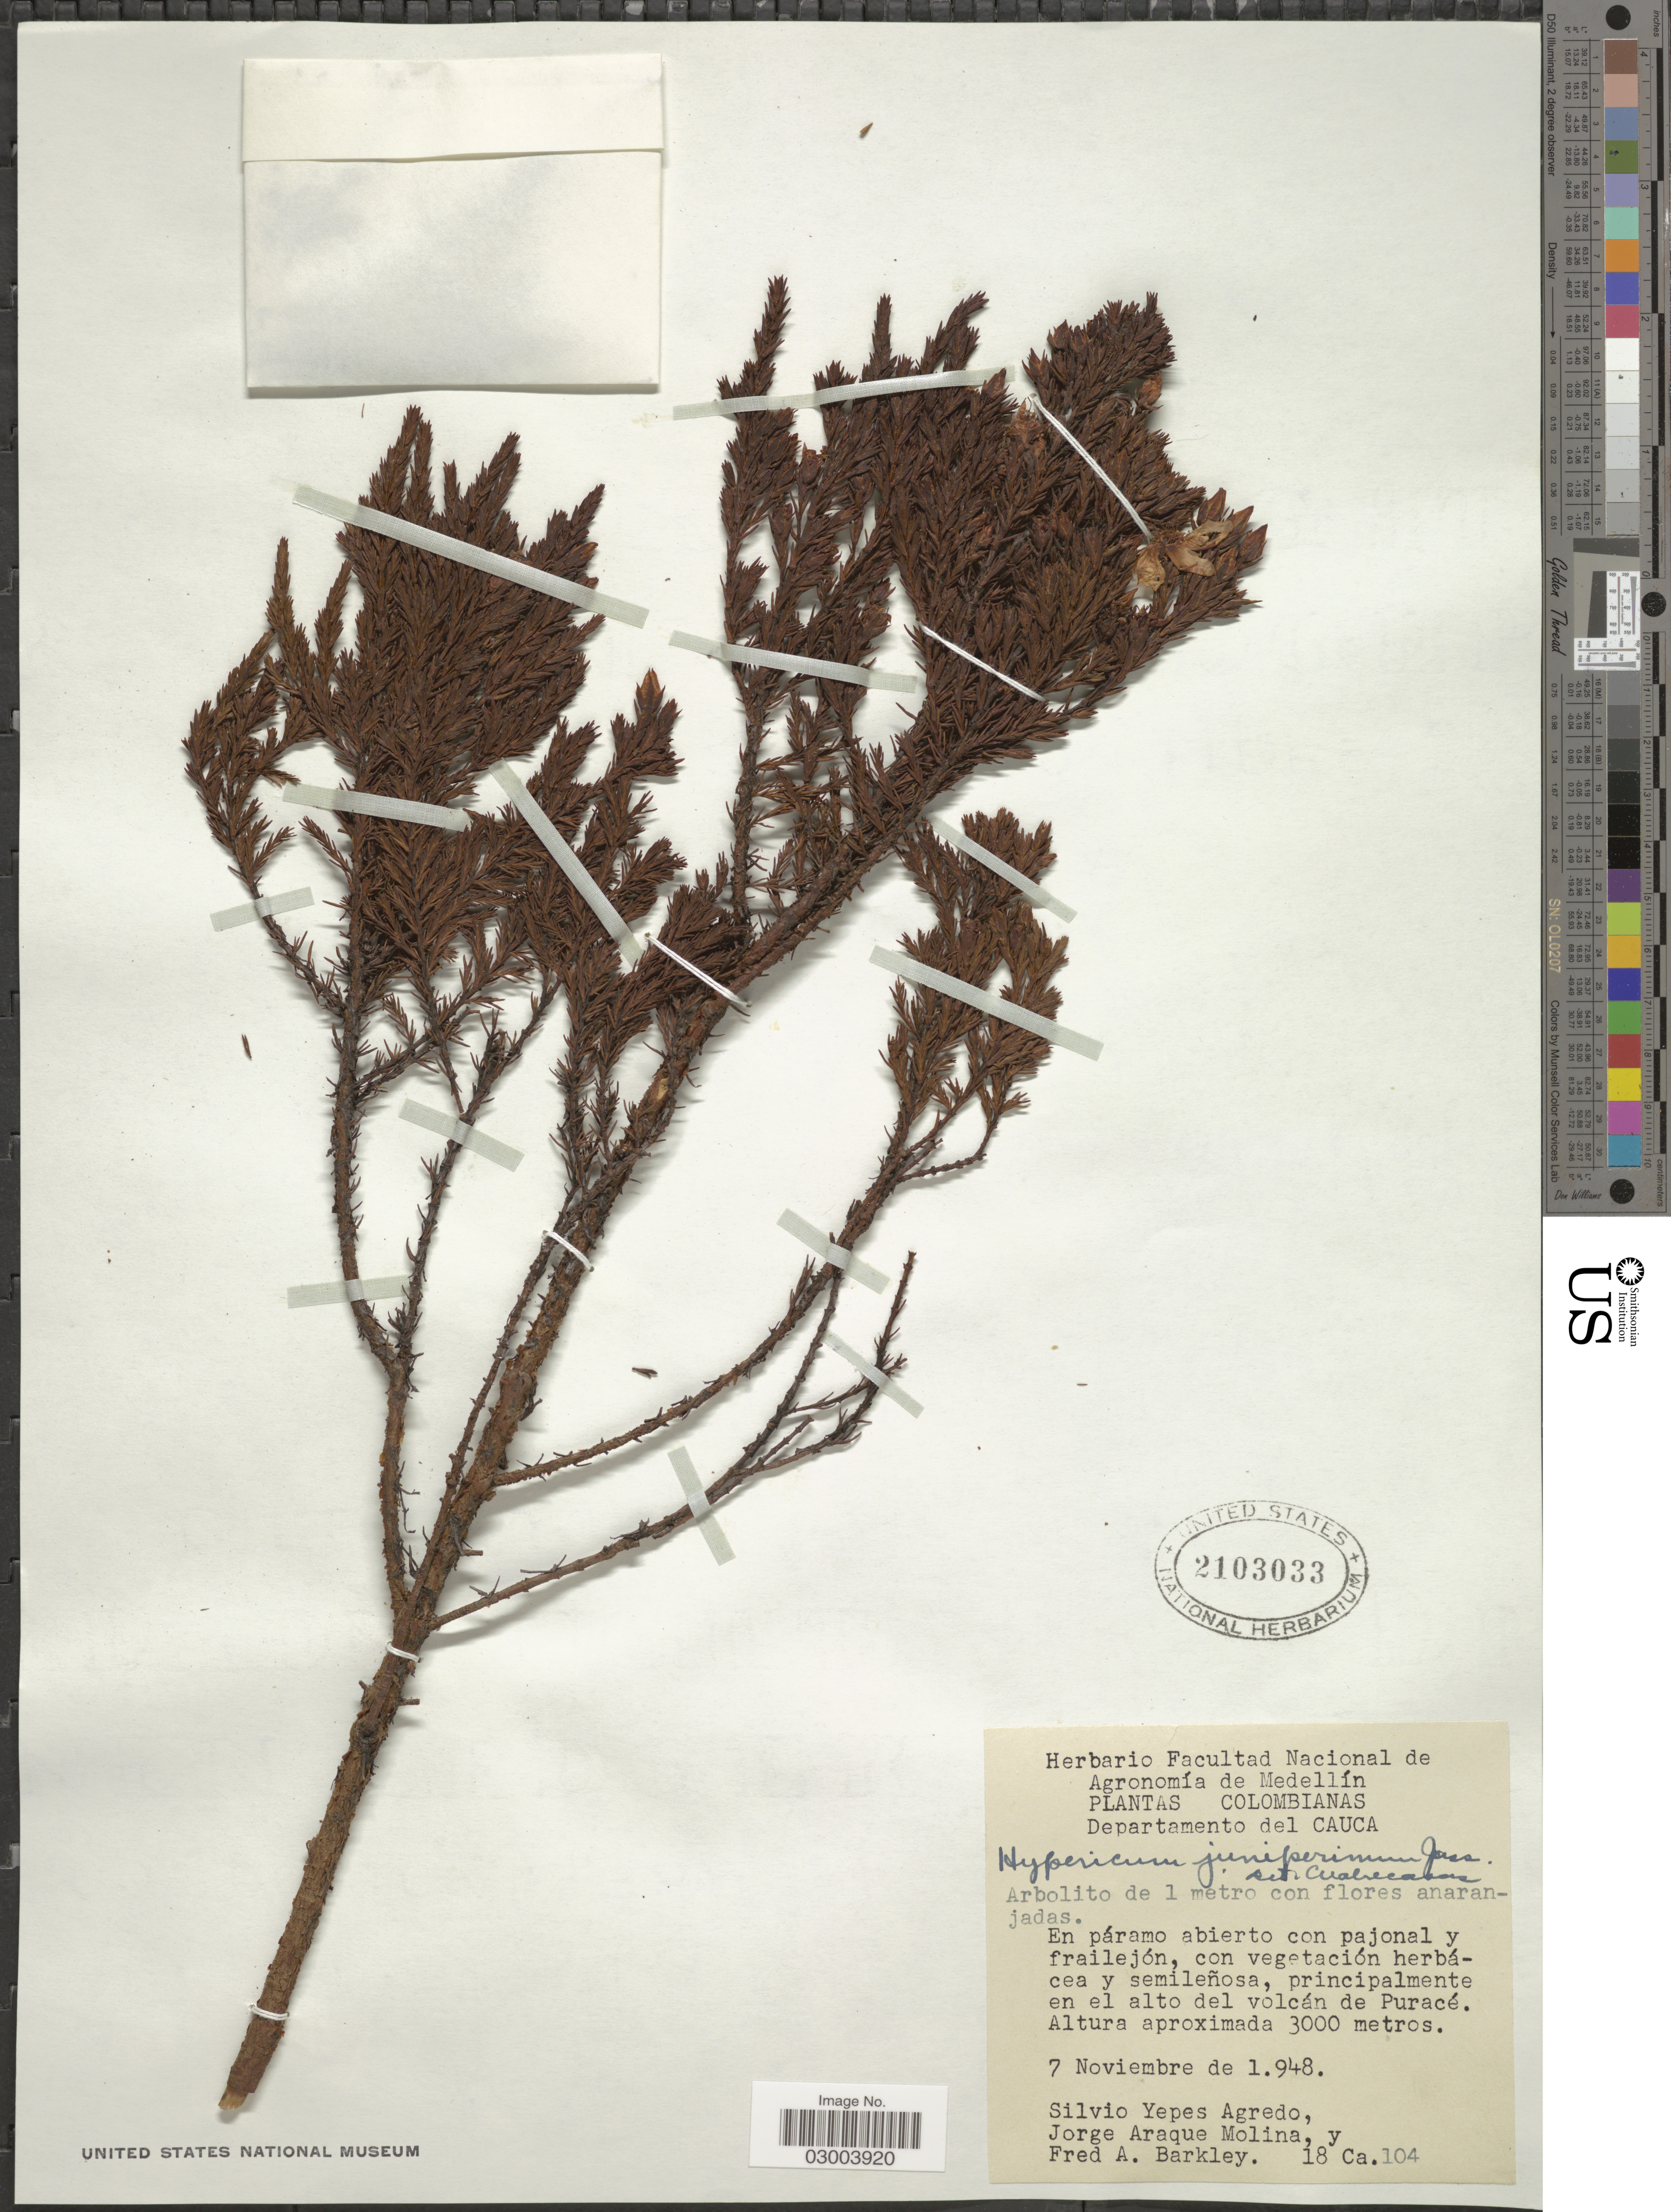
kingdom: Plantae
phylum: Tracheophyta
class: Magnoliopsida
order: Malpighiales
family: Hypericaceae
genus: Hypericum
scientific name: Hypericum sp.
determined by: Strong, M. T., (US), Smithsonian Institution - National Museum of Natural History (UNITED STATES)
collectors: S. Yepes-Agredo, J. Araque Molina & F. A. Barkley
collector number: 18Ca.104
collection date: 1948-11-07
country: Colombia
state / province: Cauca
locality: Departamento del Cauca, principalmente en el alto del volcán de Puracé.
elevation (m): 3000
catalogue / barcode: US 2103033